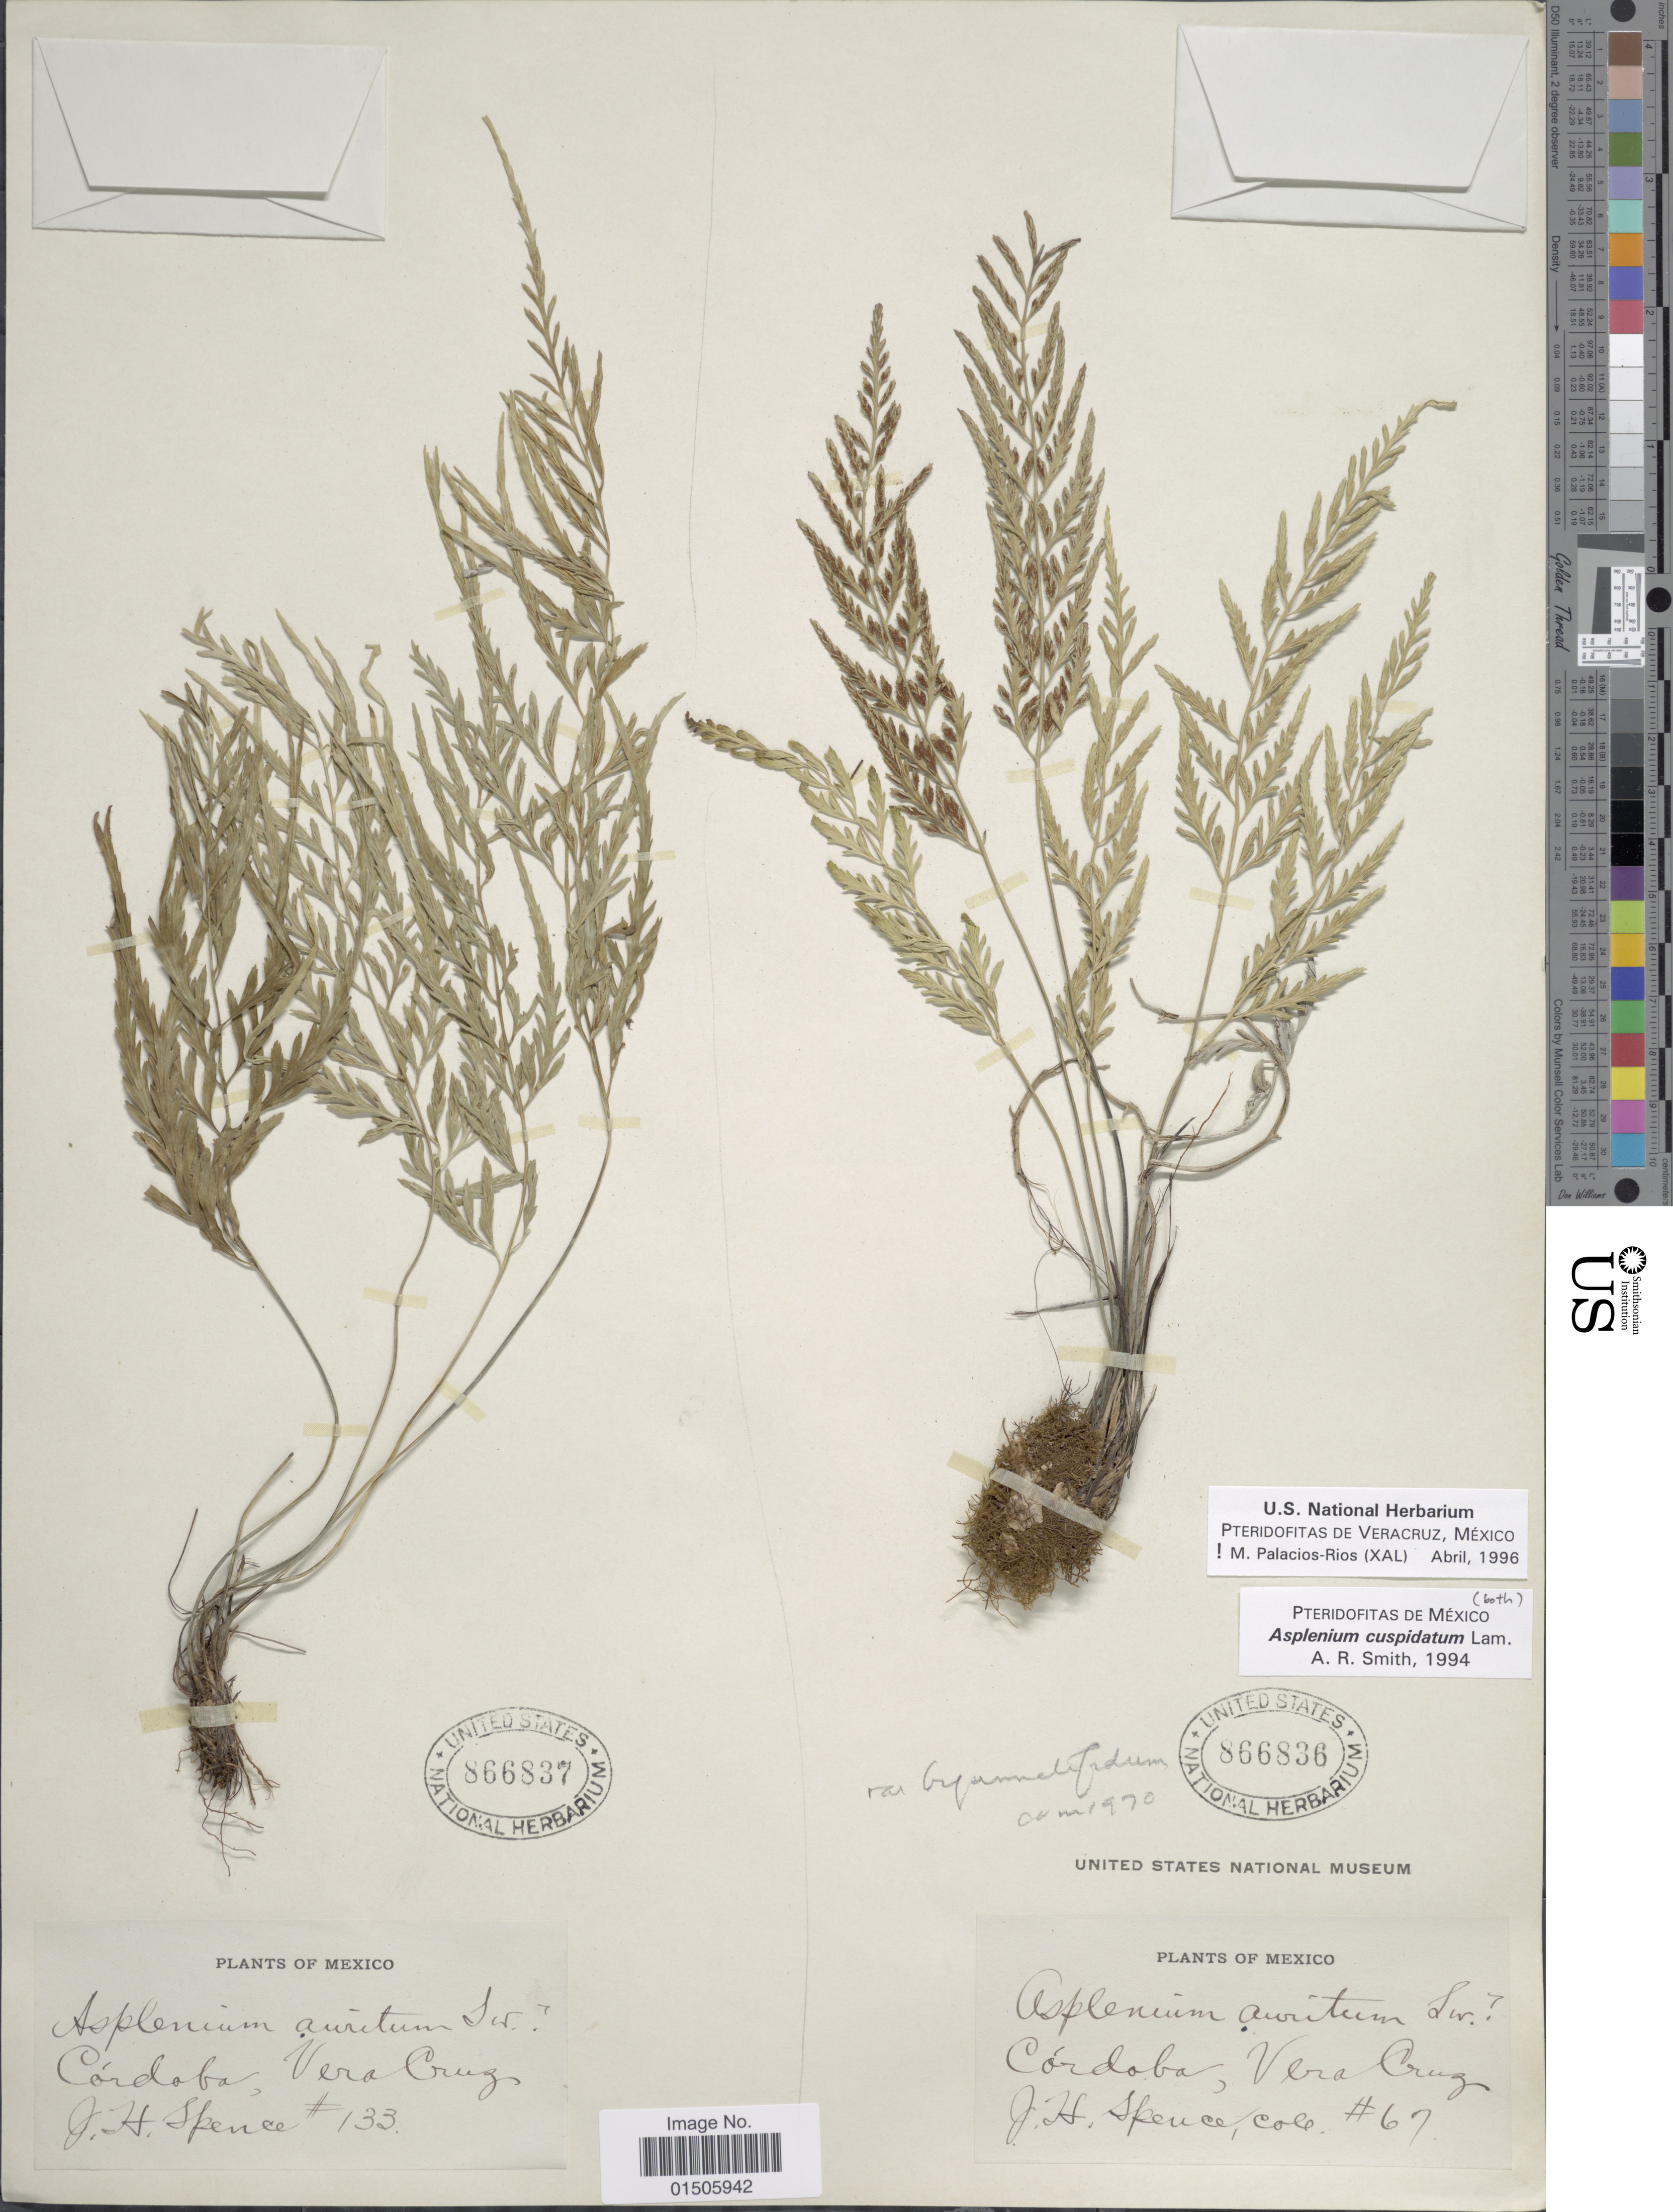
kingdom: Plantae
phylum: Tracheophyta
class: Polypodiopsida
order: Polypodiales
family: Aspleniaceae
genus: Asplenium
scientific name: Asplenium cuspidatum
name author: Lam.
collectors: J. Spence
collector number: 133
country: Mexico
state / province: Veracruz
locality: Vera Cruz, Cordoba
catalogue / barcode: US 866837